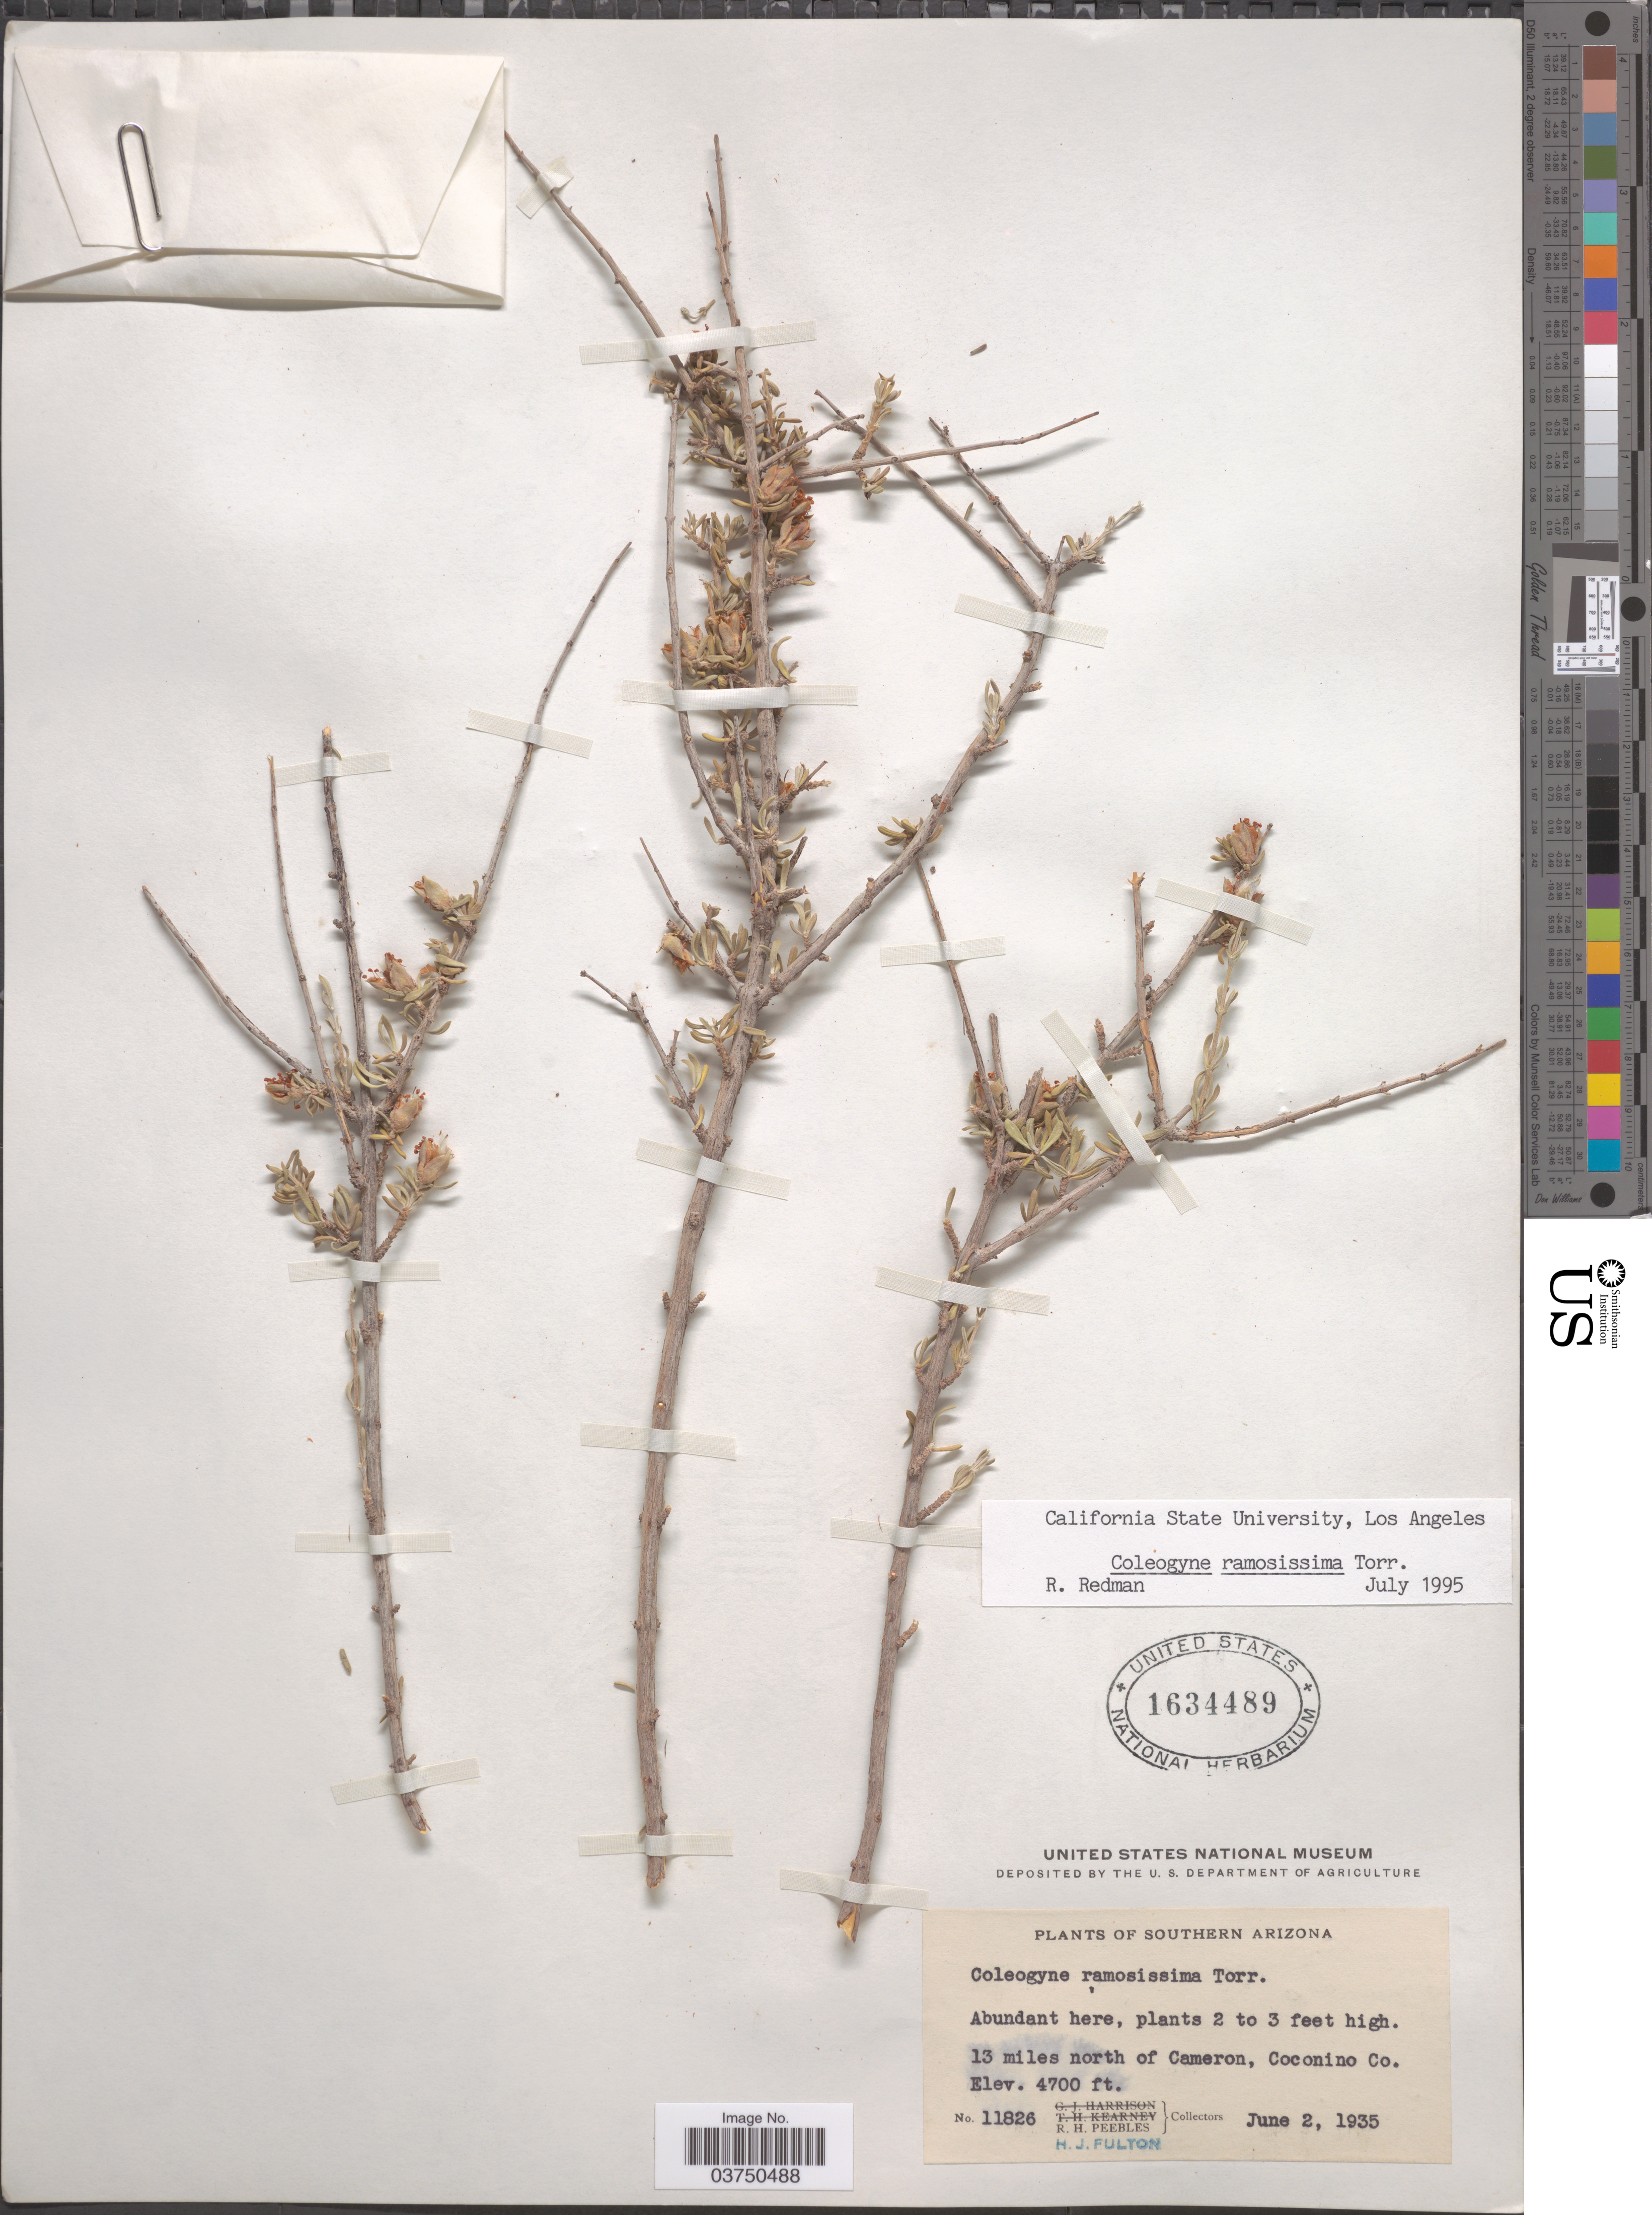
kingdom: Plantae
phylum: Tracheophyta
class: Magnoliopsida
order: Rosales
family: Rosaceae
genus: Coleogyne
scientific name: Coleogyne ramosissima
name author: Torr.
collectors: R. H. Peebles & H. Fulton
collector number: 11826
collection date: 1935-06-02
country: United States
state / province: Arizona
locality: Southern Arizona. 13 miles north of Cameron, Coconino Co.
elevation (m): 1433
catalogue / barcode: US 1634489